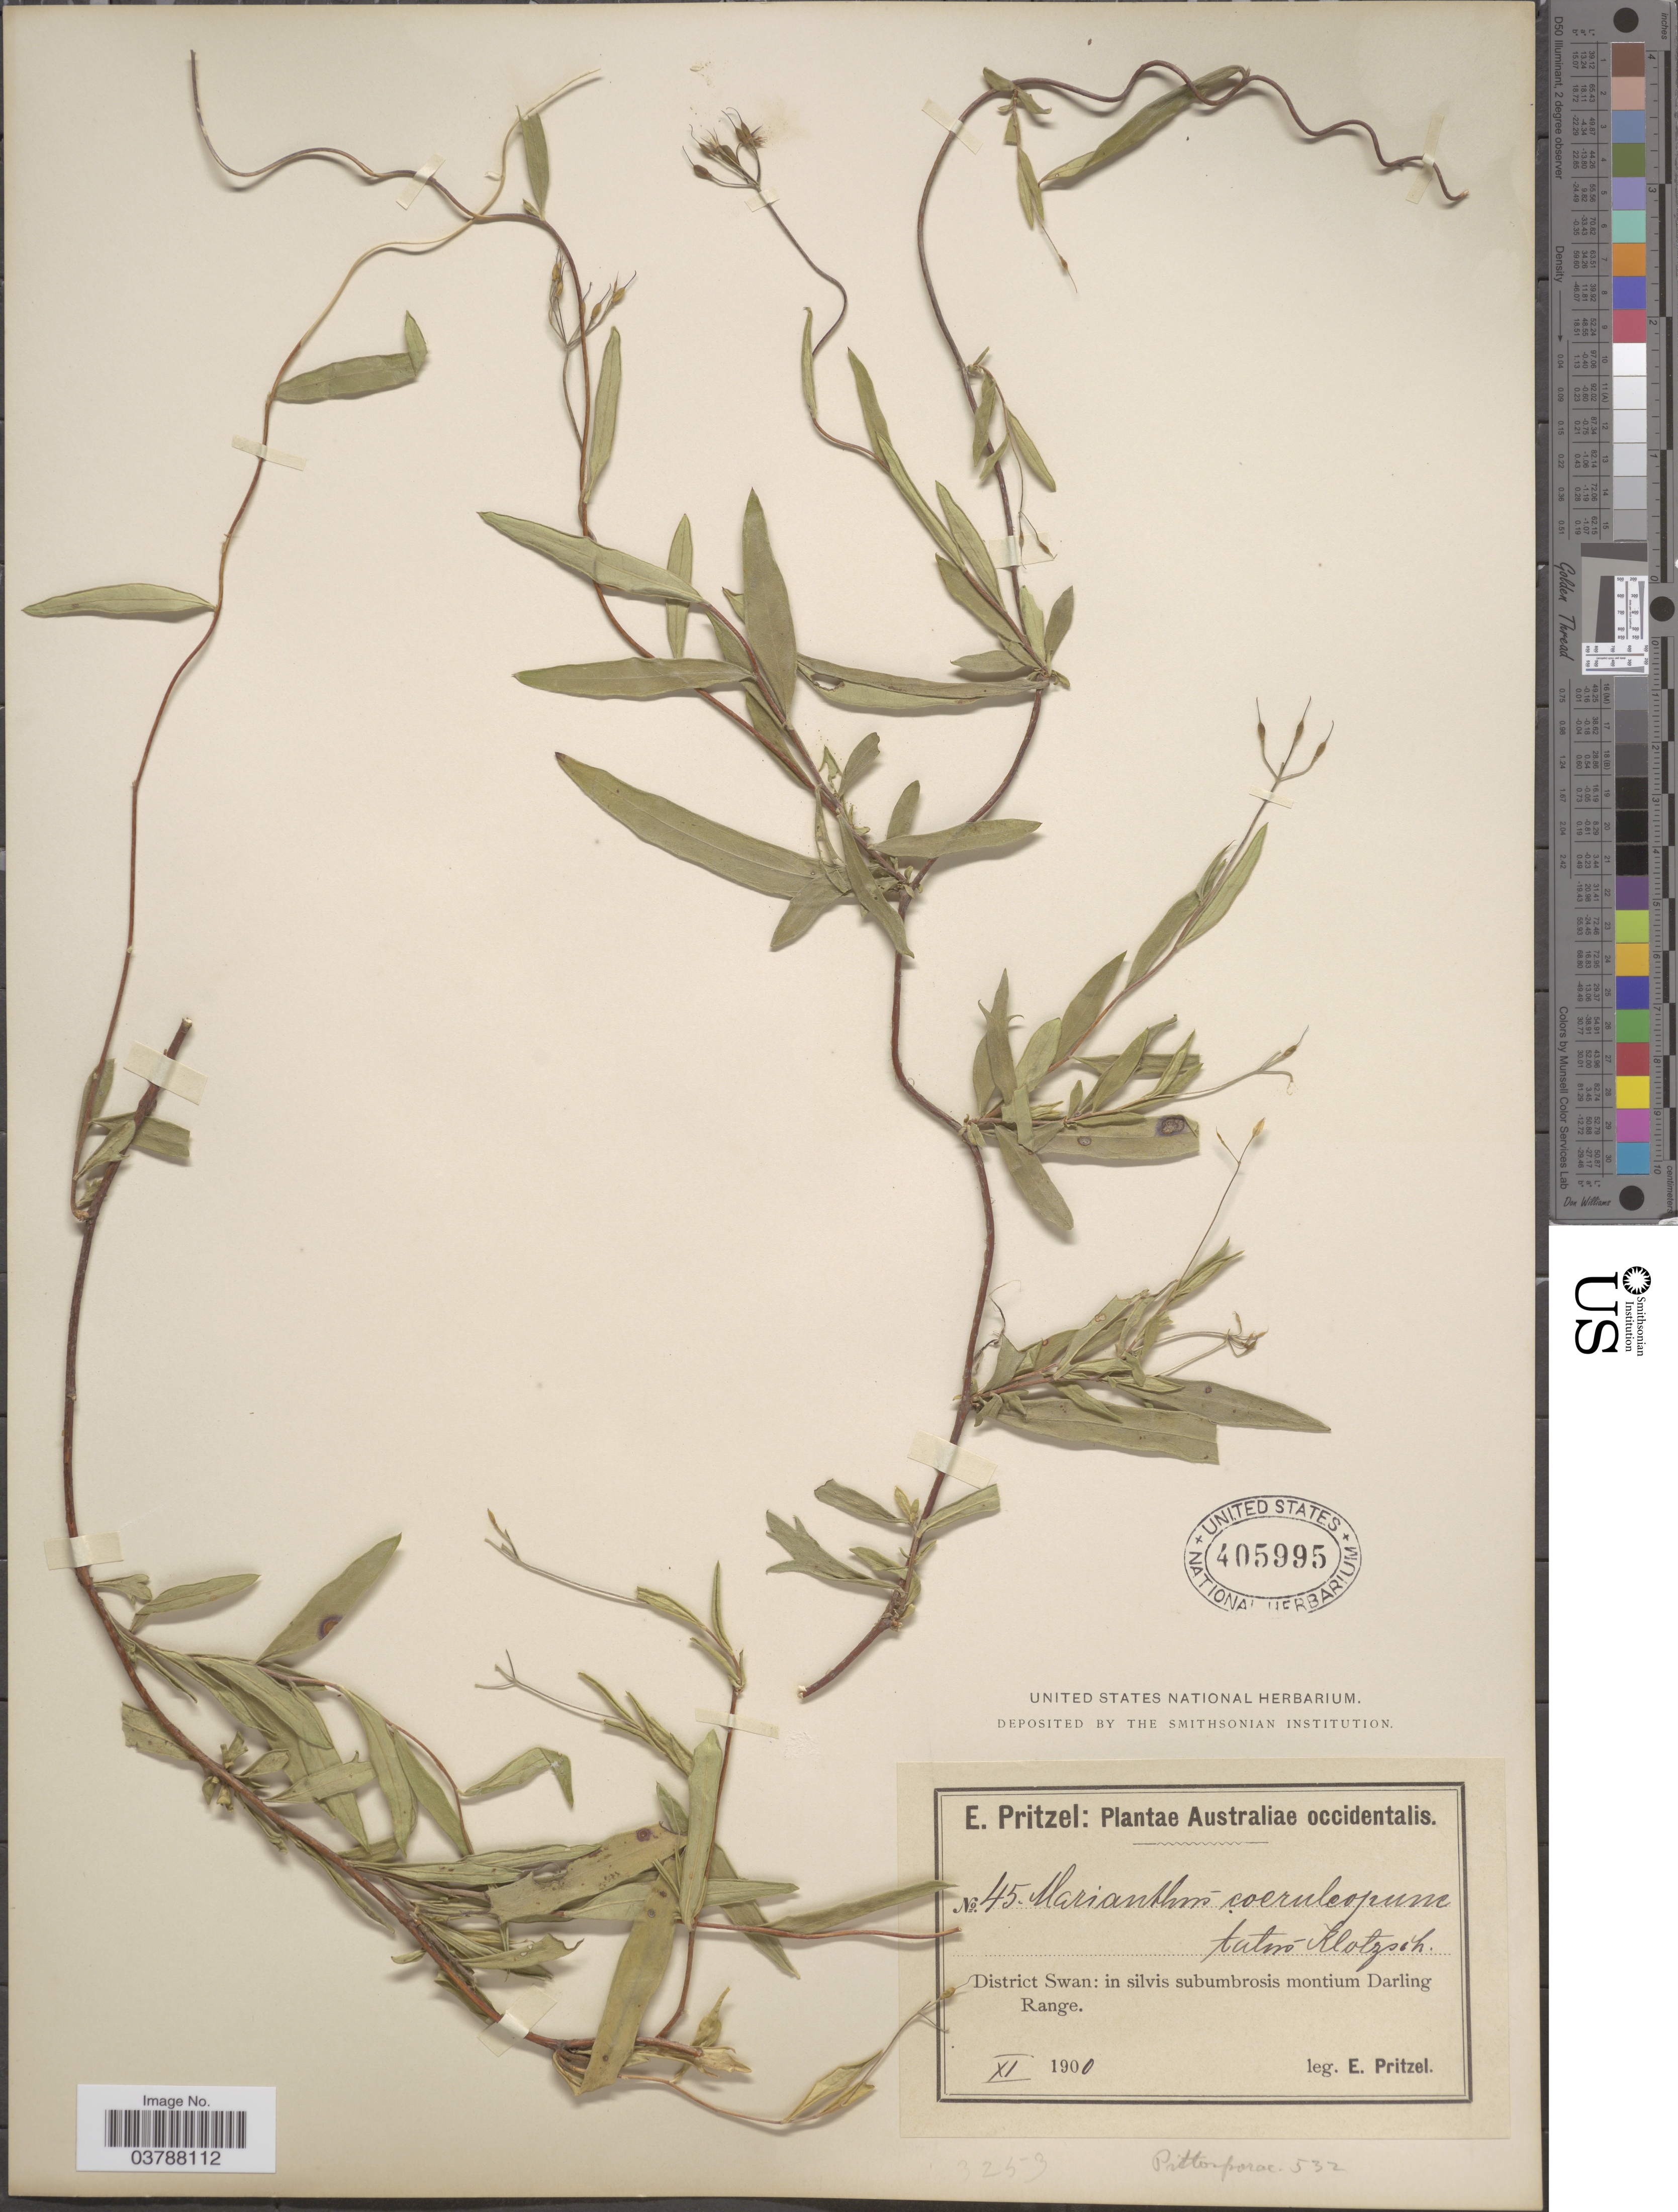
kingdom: Plantae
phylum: Tracheophyta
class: Magnoliopsida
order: Apiales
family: Pittosporaceae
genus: Marianthus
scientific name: Marianthus coeruleopunctatus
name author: Link et al.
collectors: E. G. Pritzel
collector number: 45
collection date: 1900-11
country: Australia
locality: Australiæ occidentalis. District Swan: in silvis subumbrosis montium Darling Range.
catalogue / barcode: US 405995